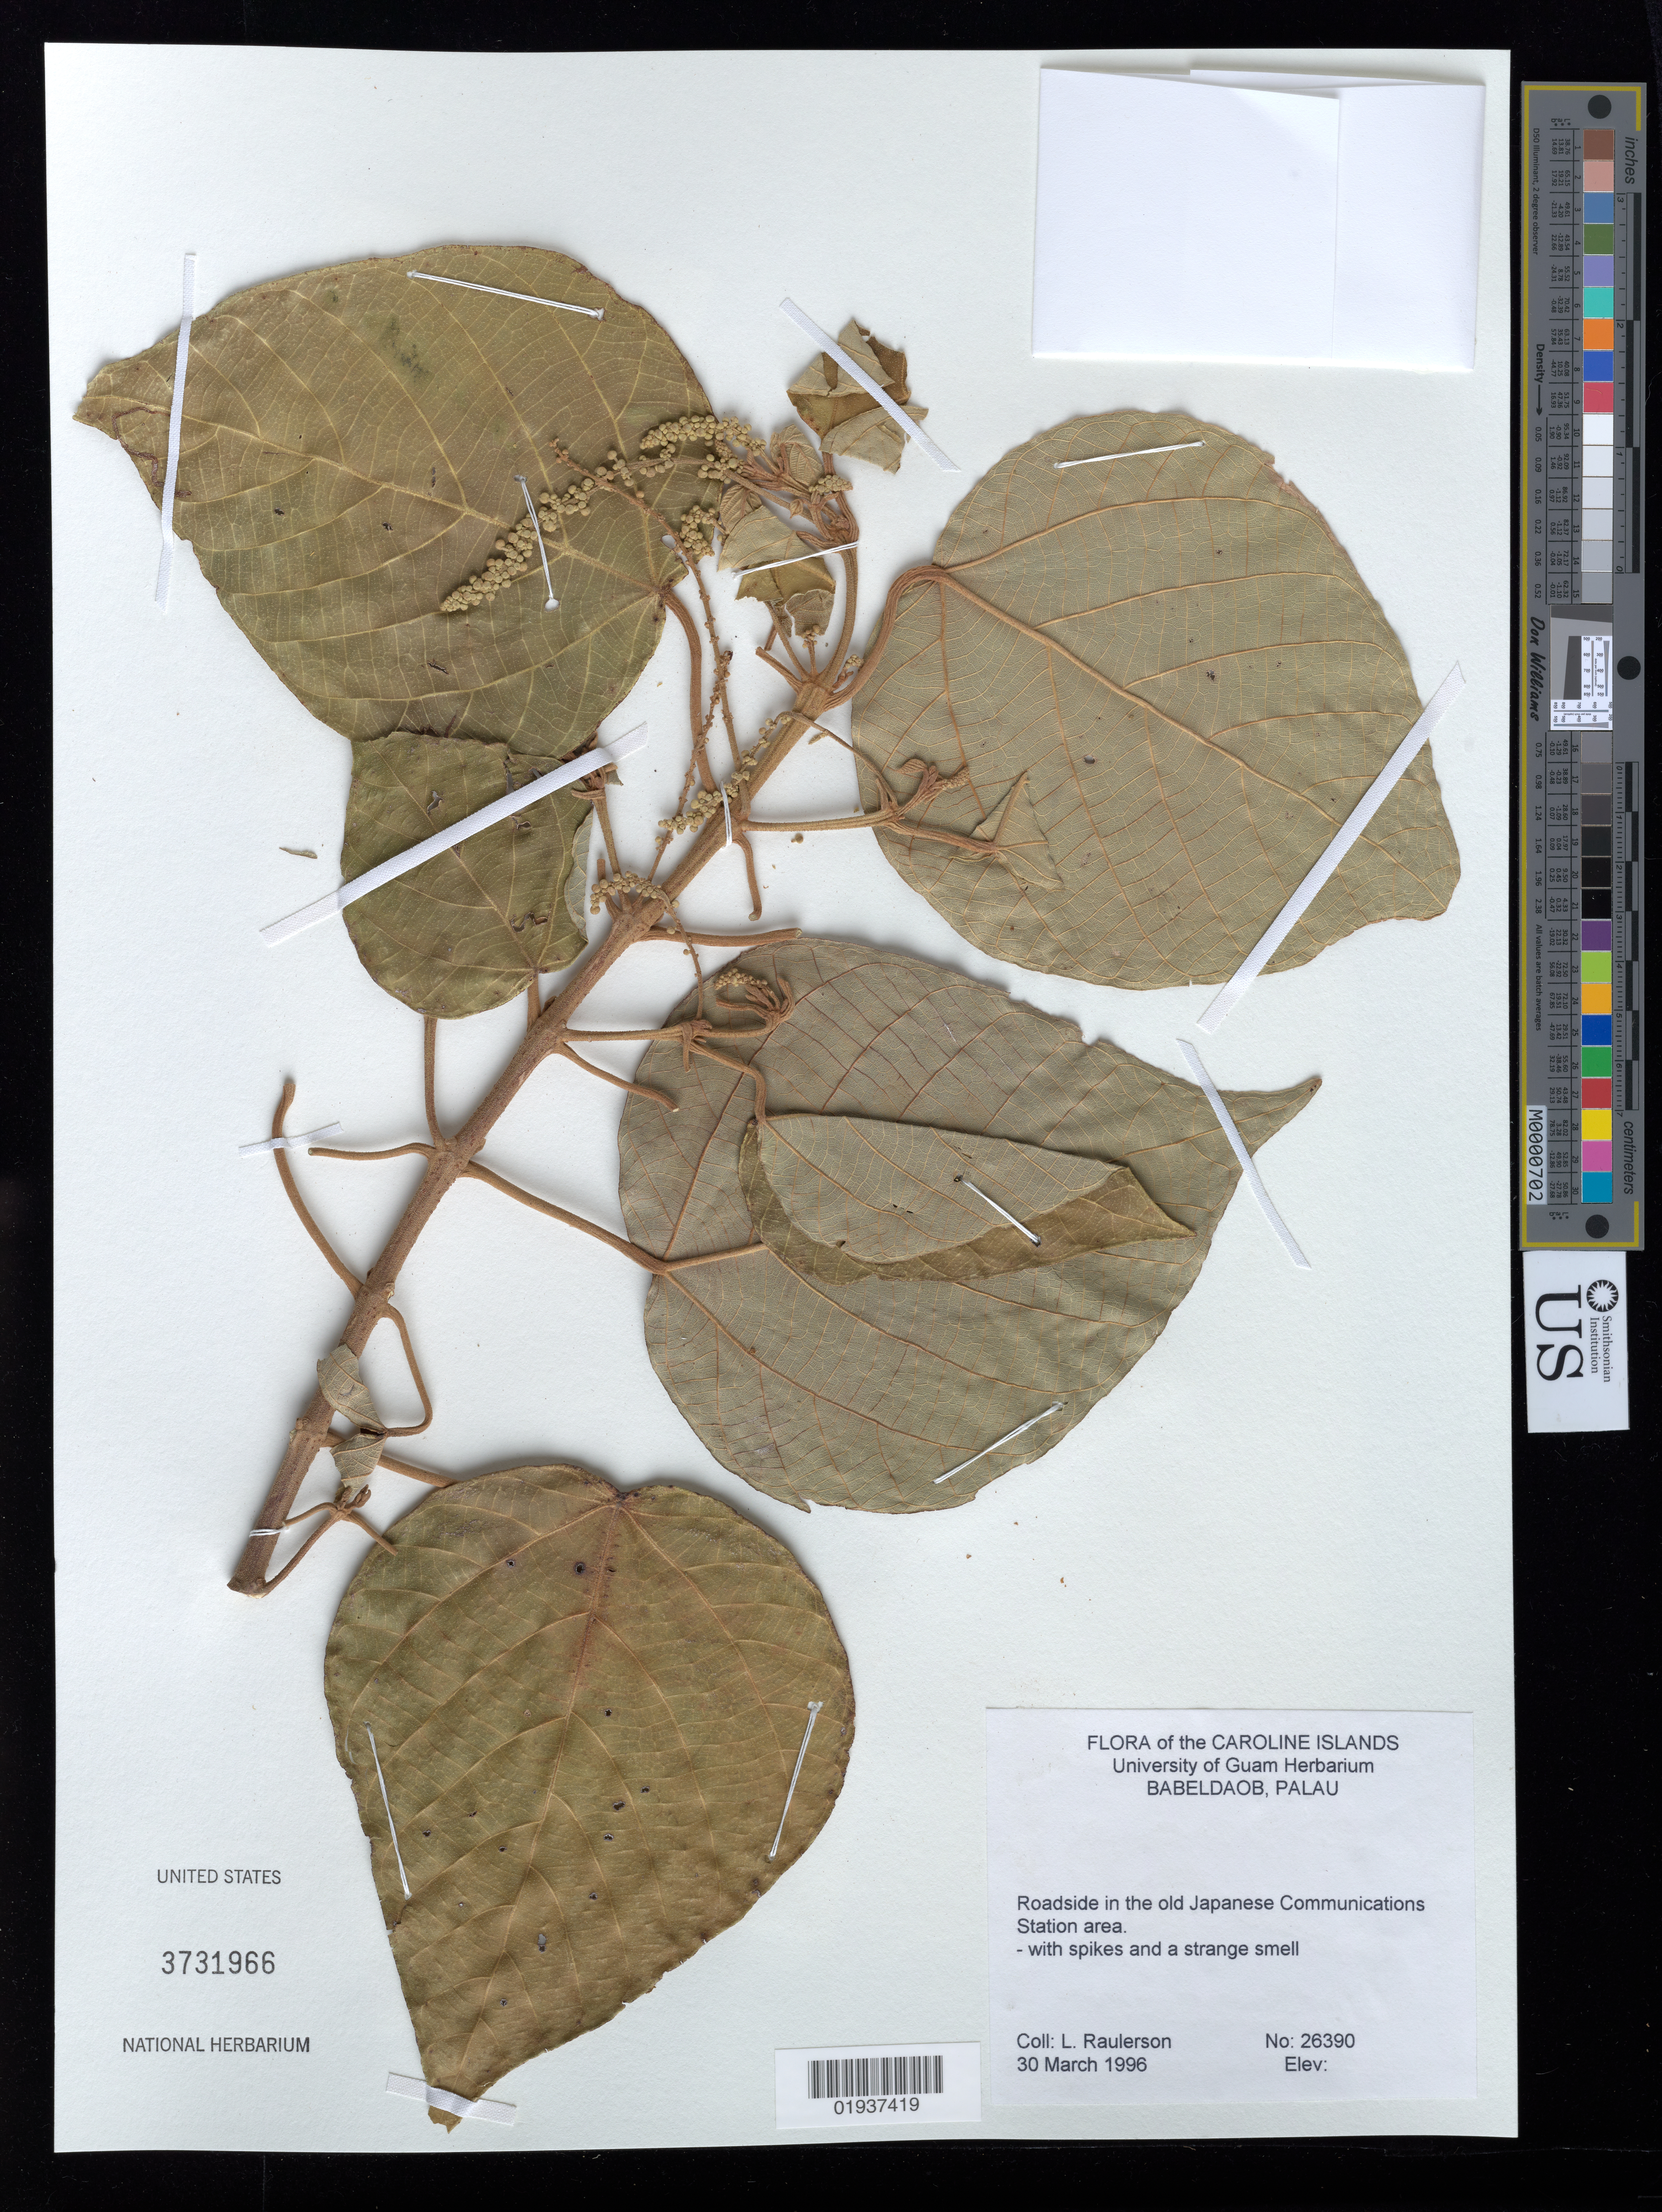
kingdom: Plantae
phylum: Tracheophyta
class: Magnoliopsida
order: Malpighiales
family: Euphorbiaceae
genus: Mallotus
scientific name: Mallotus sp.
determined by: Balgooy, M. M. J. van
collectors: L. Raulerson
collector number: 26390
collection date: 1996-03-30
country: Palau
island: Babeldaob [Babelthuap]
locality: Babeldaob Is., Palau, in the old Japanese Communications Station area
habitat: Roadside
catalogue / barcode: US 3731966